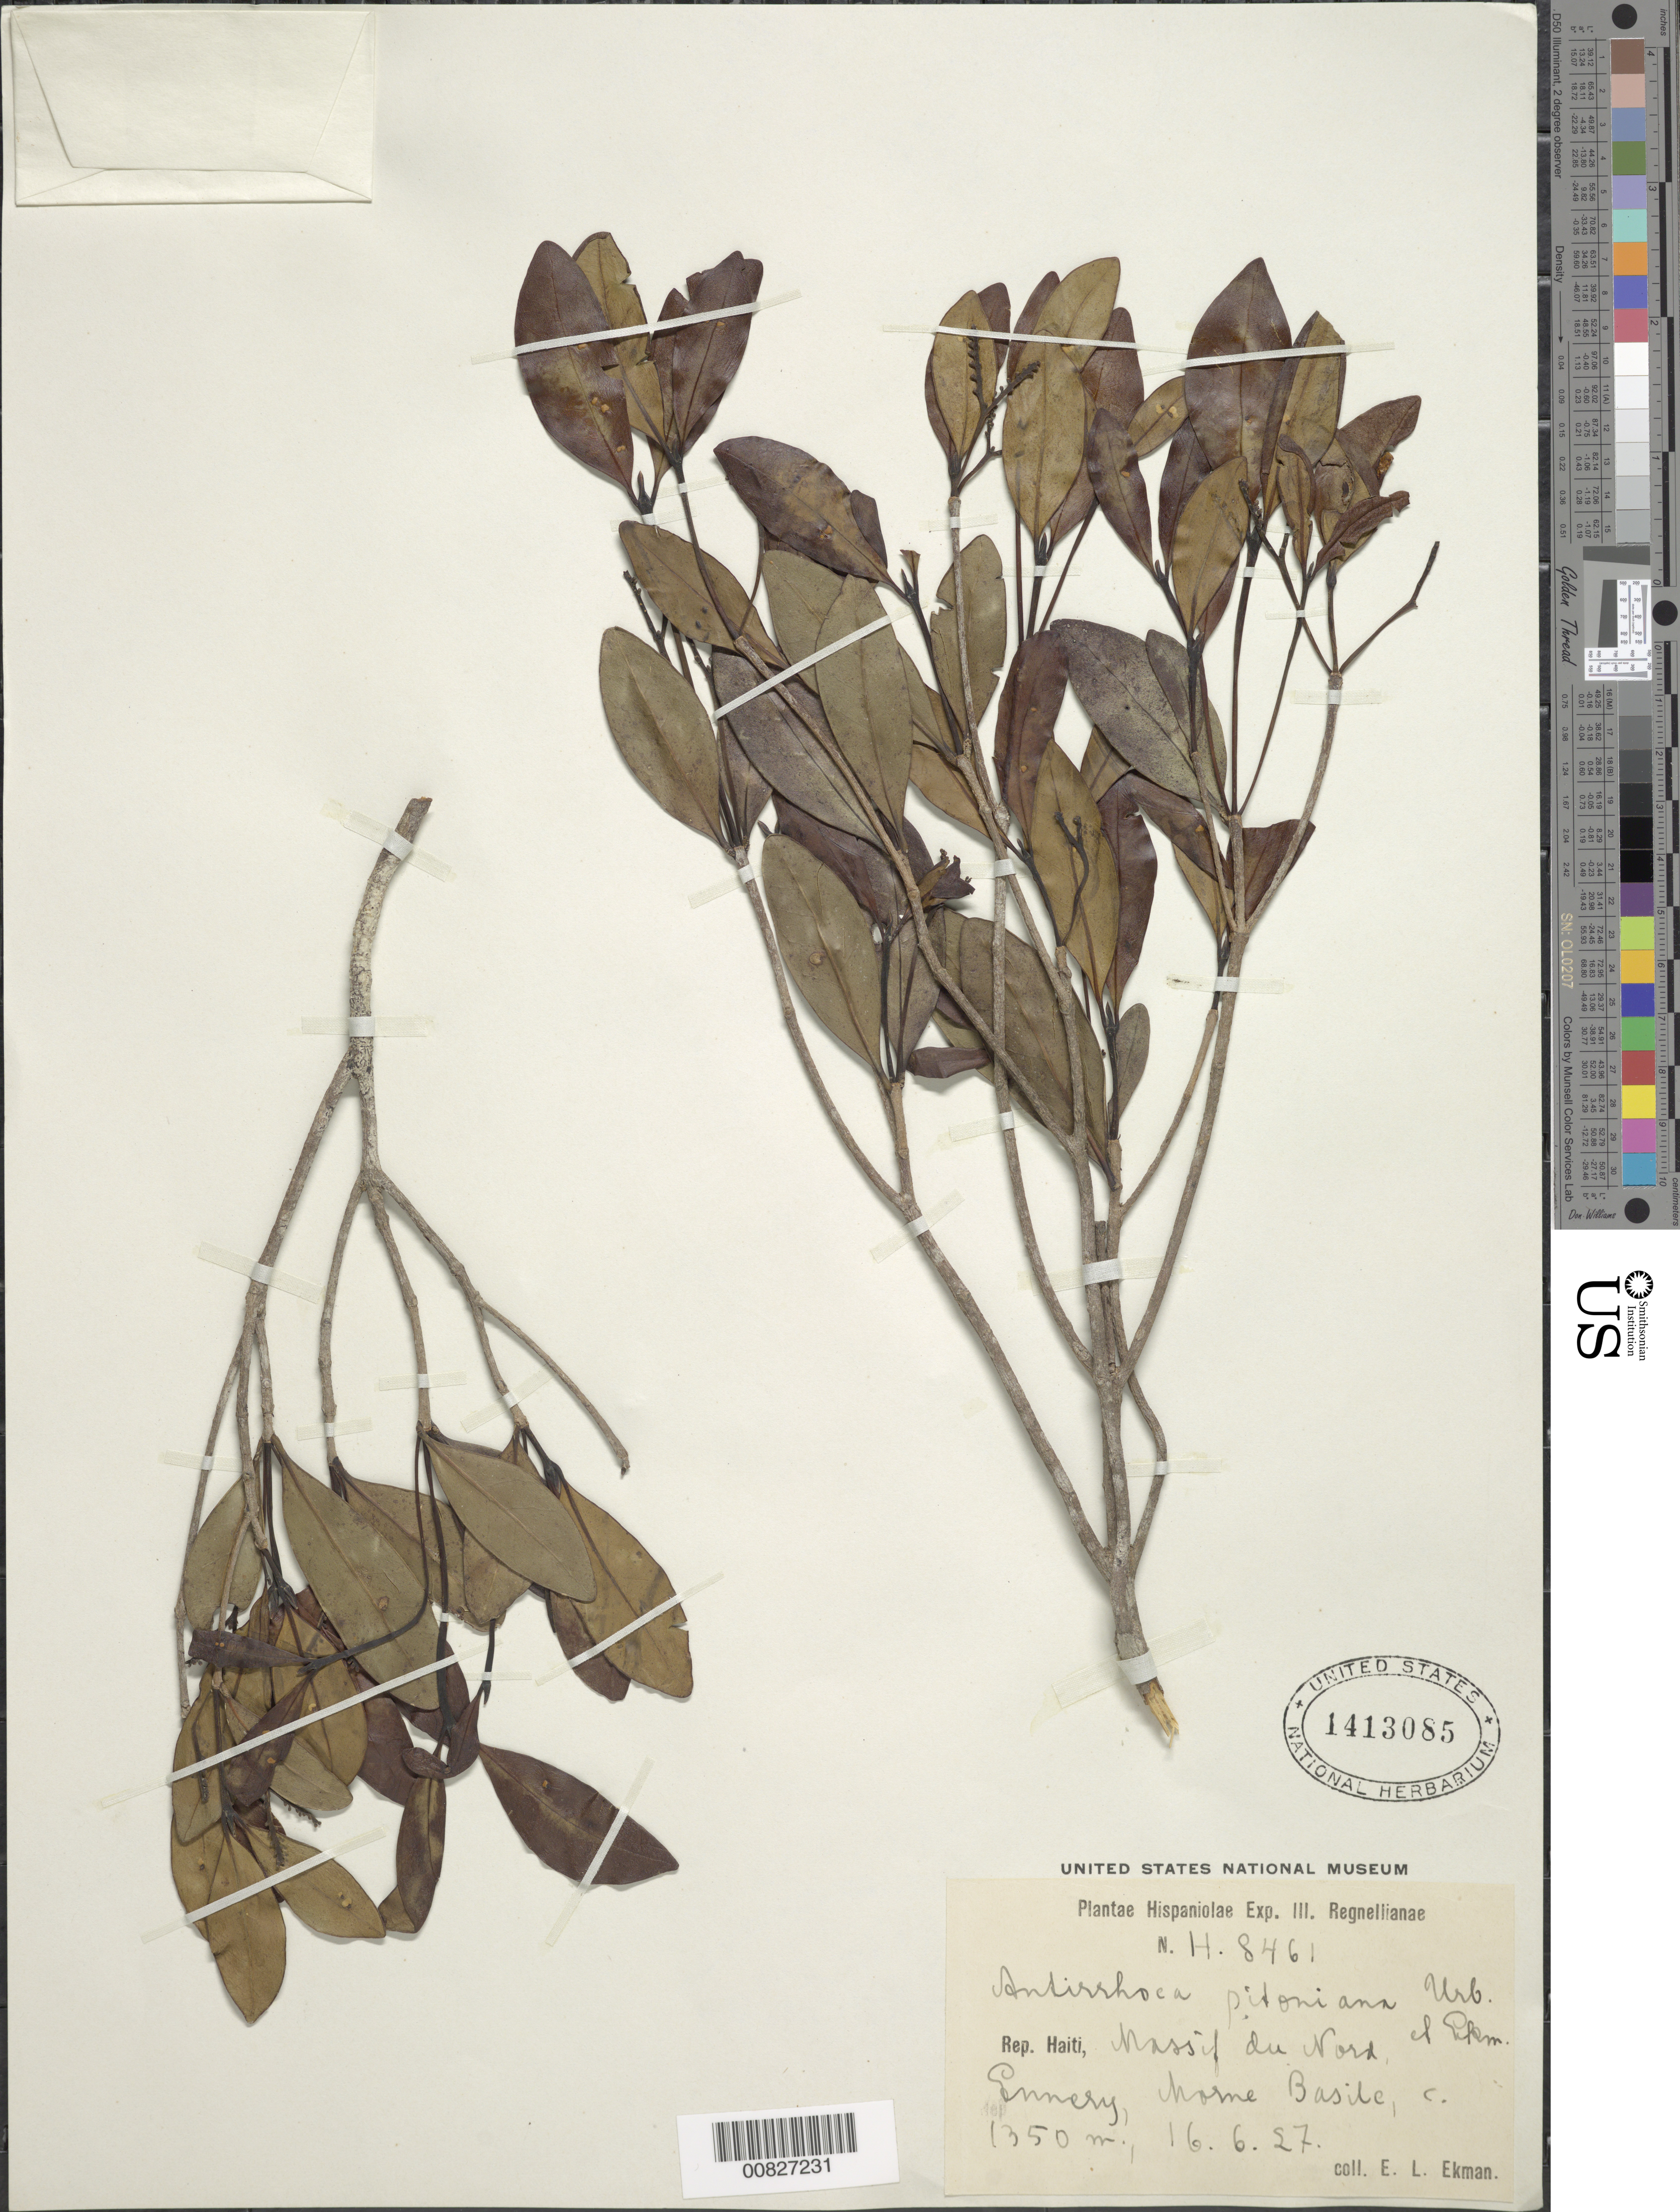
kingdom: Plantae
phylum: Tracheophyta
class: Magnoliopsida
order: Gentianales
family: Rubiaceae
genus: Stenostomum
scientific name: Stenostomum pitonianum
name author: (Urb. & Ekman) Borhidi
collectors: E. L. Ekman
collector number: H 8461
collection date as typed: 16 Jun 1927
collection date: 1927-06-16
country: Haiti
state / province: Artibonite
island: Hispaniola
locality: Massif du Nord, Ennery, Morne Basile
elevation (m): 1350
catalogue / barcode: US 1413085